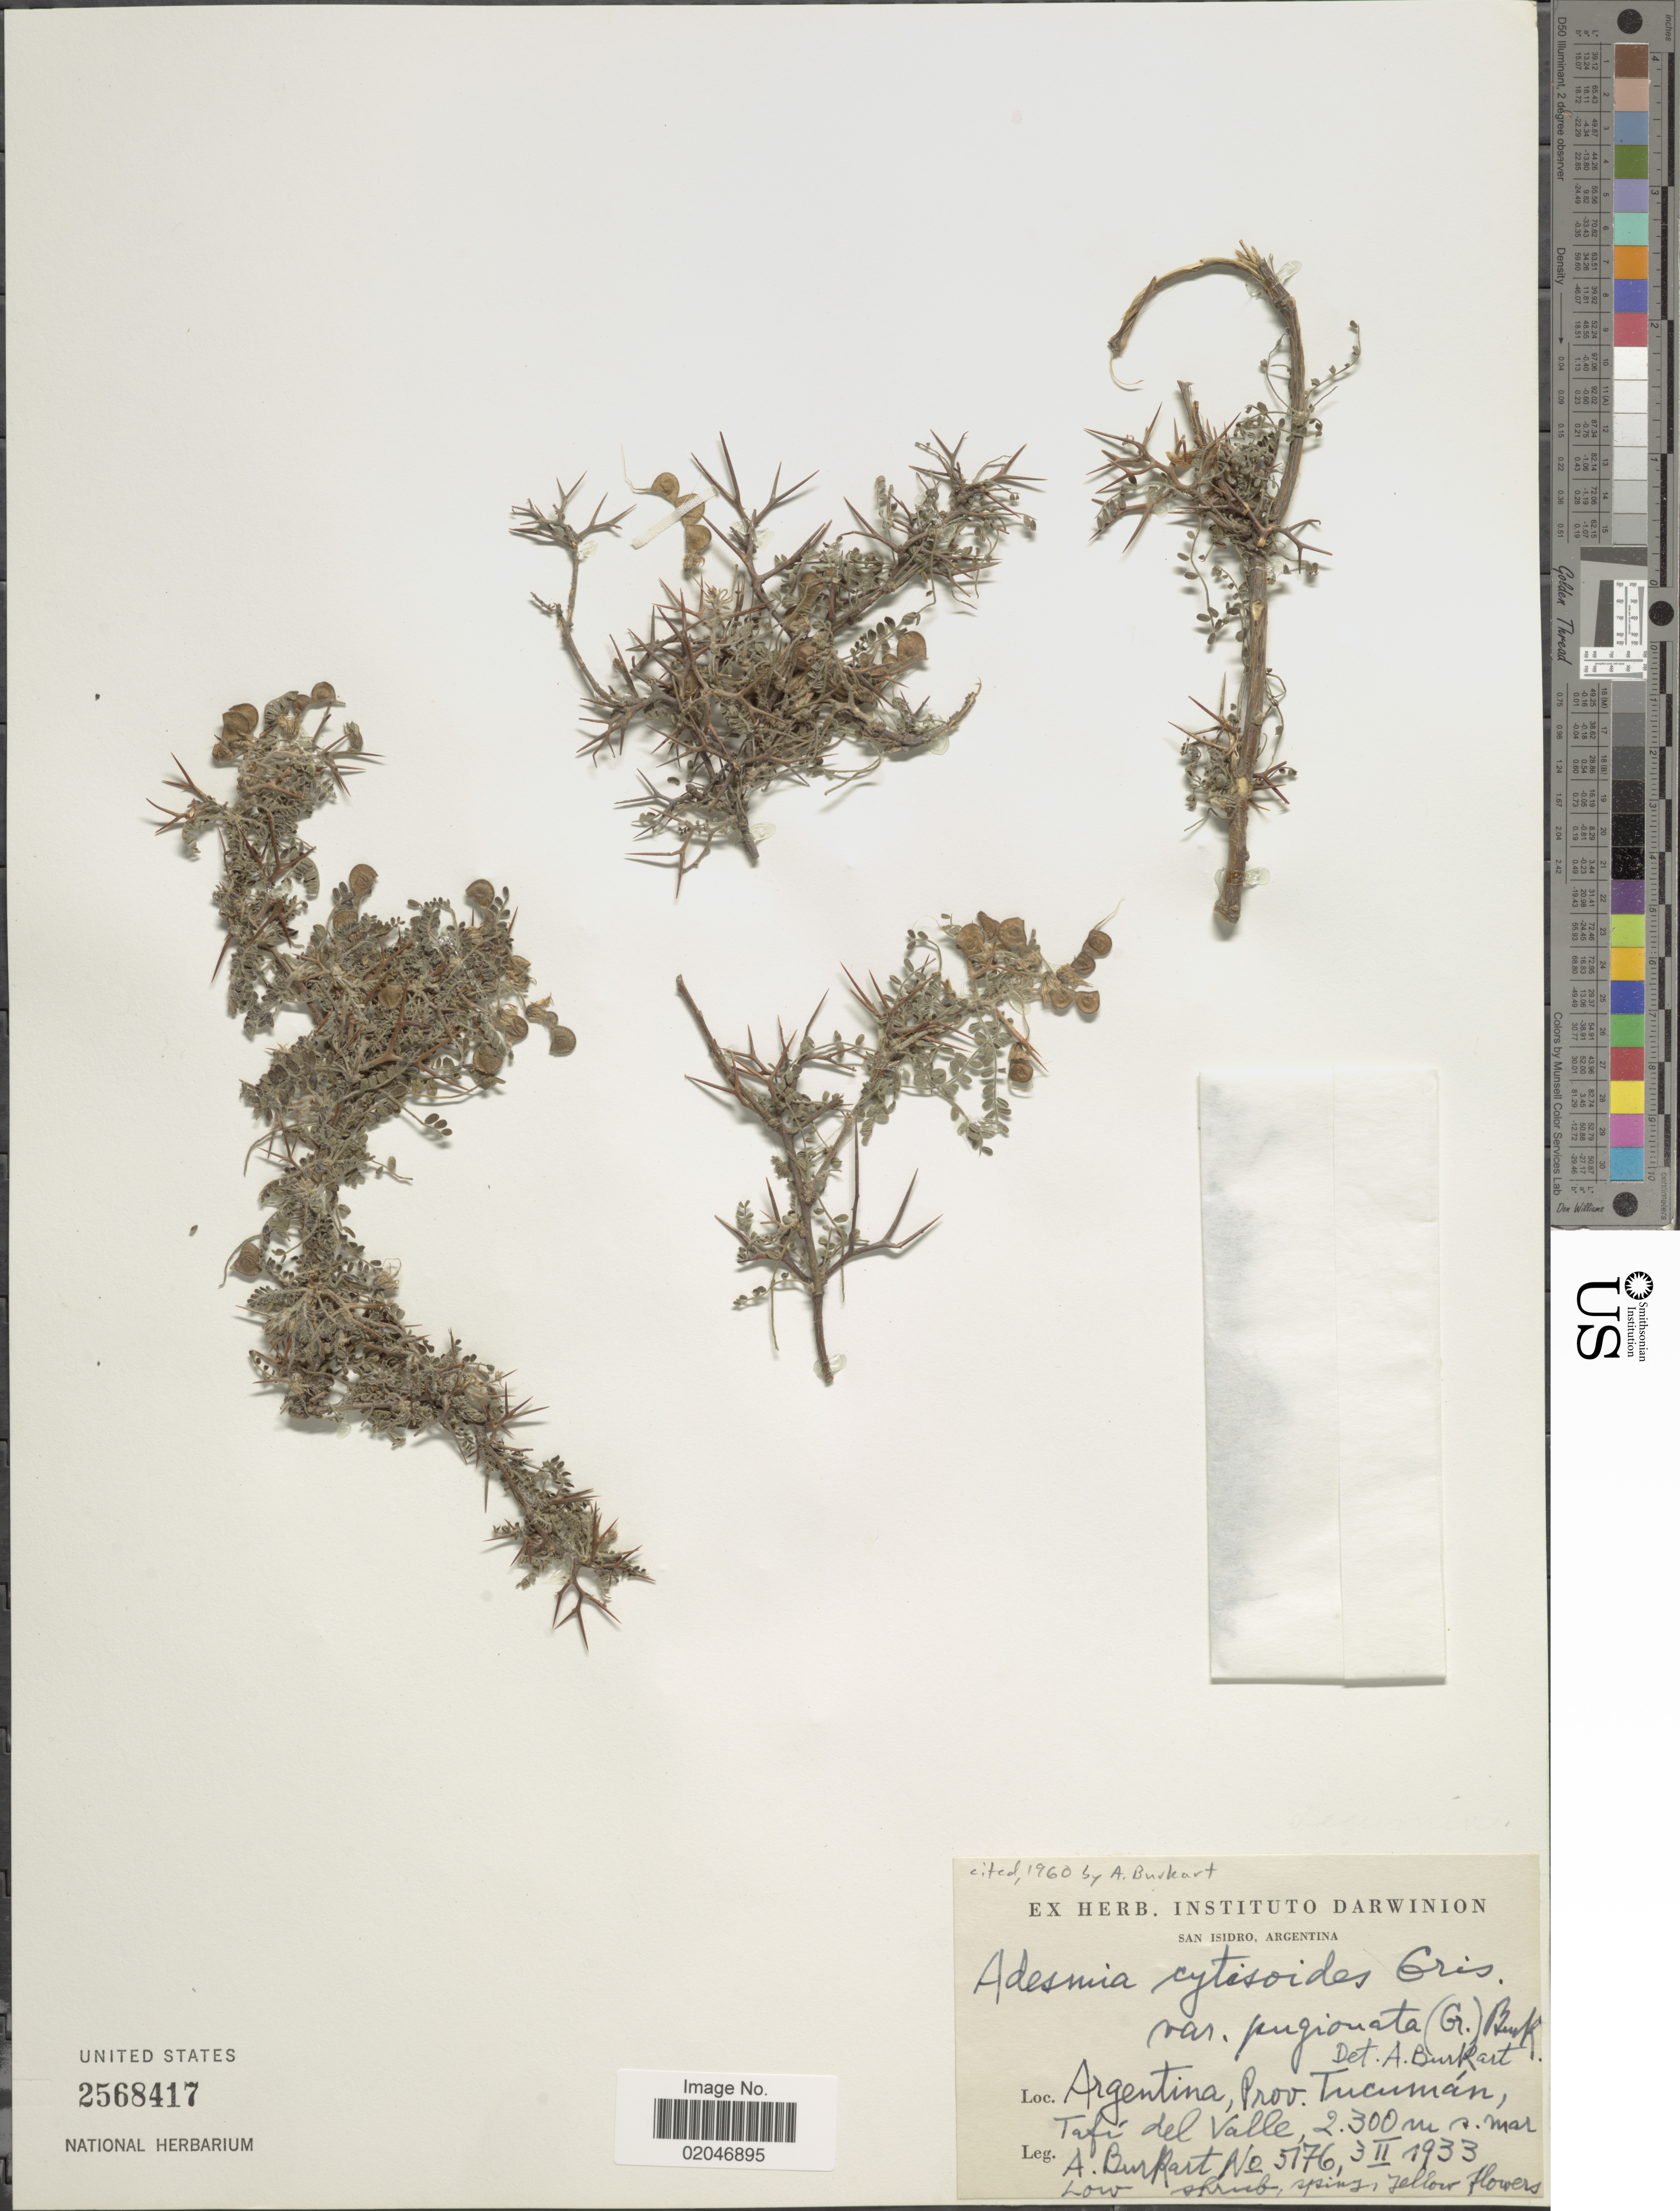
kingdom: Plantae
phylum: Tracheophyta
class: Magnoliopsida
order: Fabales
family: Fabaceae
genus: Adesmia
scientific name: Adesmia cytisoides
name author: Griseb.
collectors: A. E. Burkart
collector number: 5176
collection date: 1933-02-03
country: Argentina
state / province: Tucuman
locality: Tafi del Valle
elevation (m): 2300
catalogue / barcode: US 2568417